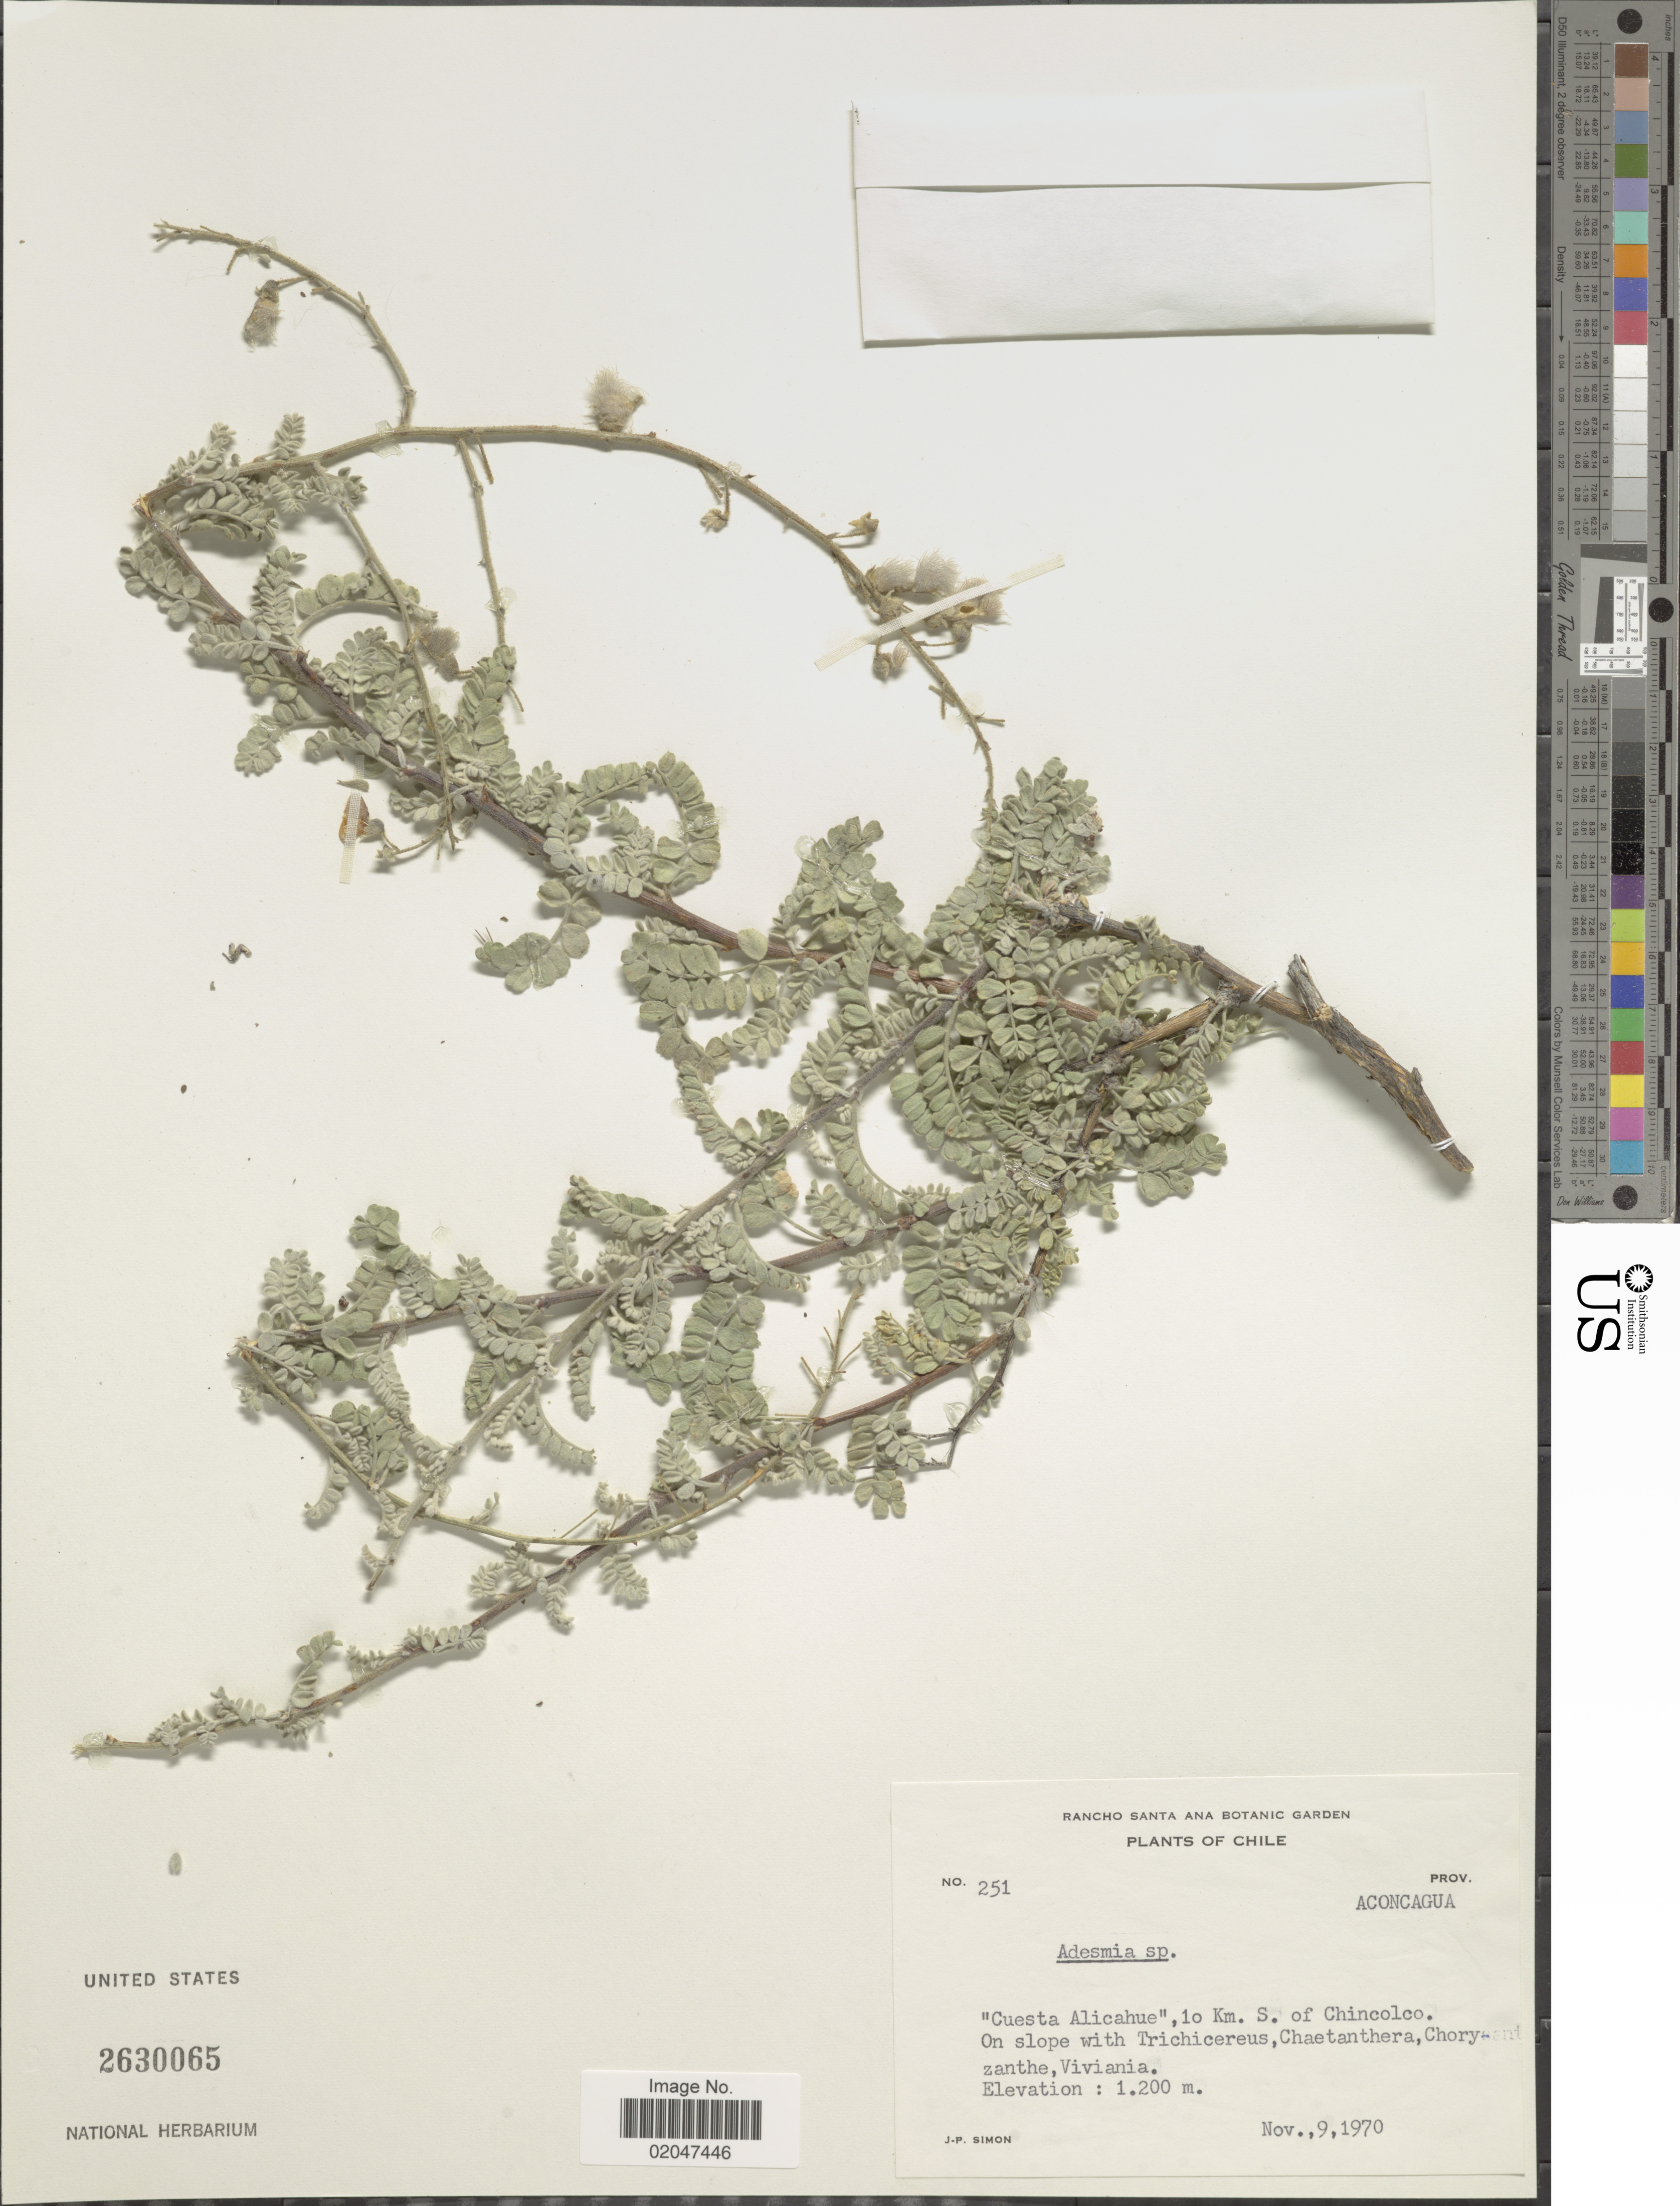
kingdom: Plantae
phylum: Tracheophyta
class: Magnoliopsida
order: Fabales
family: Fabaceae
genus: Adesmia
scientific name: Adesmia sp.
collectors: J.-P. Simon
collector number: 251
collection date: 1970-11-09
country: Chile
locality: Aconcagua. "Cuesta Alicahue", 10 Km. S. of Chincolco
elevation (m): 1200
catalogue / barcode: US 2630065